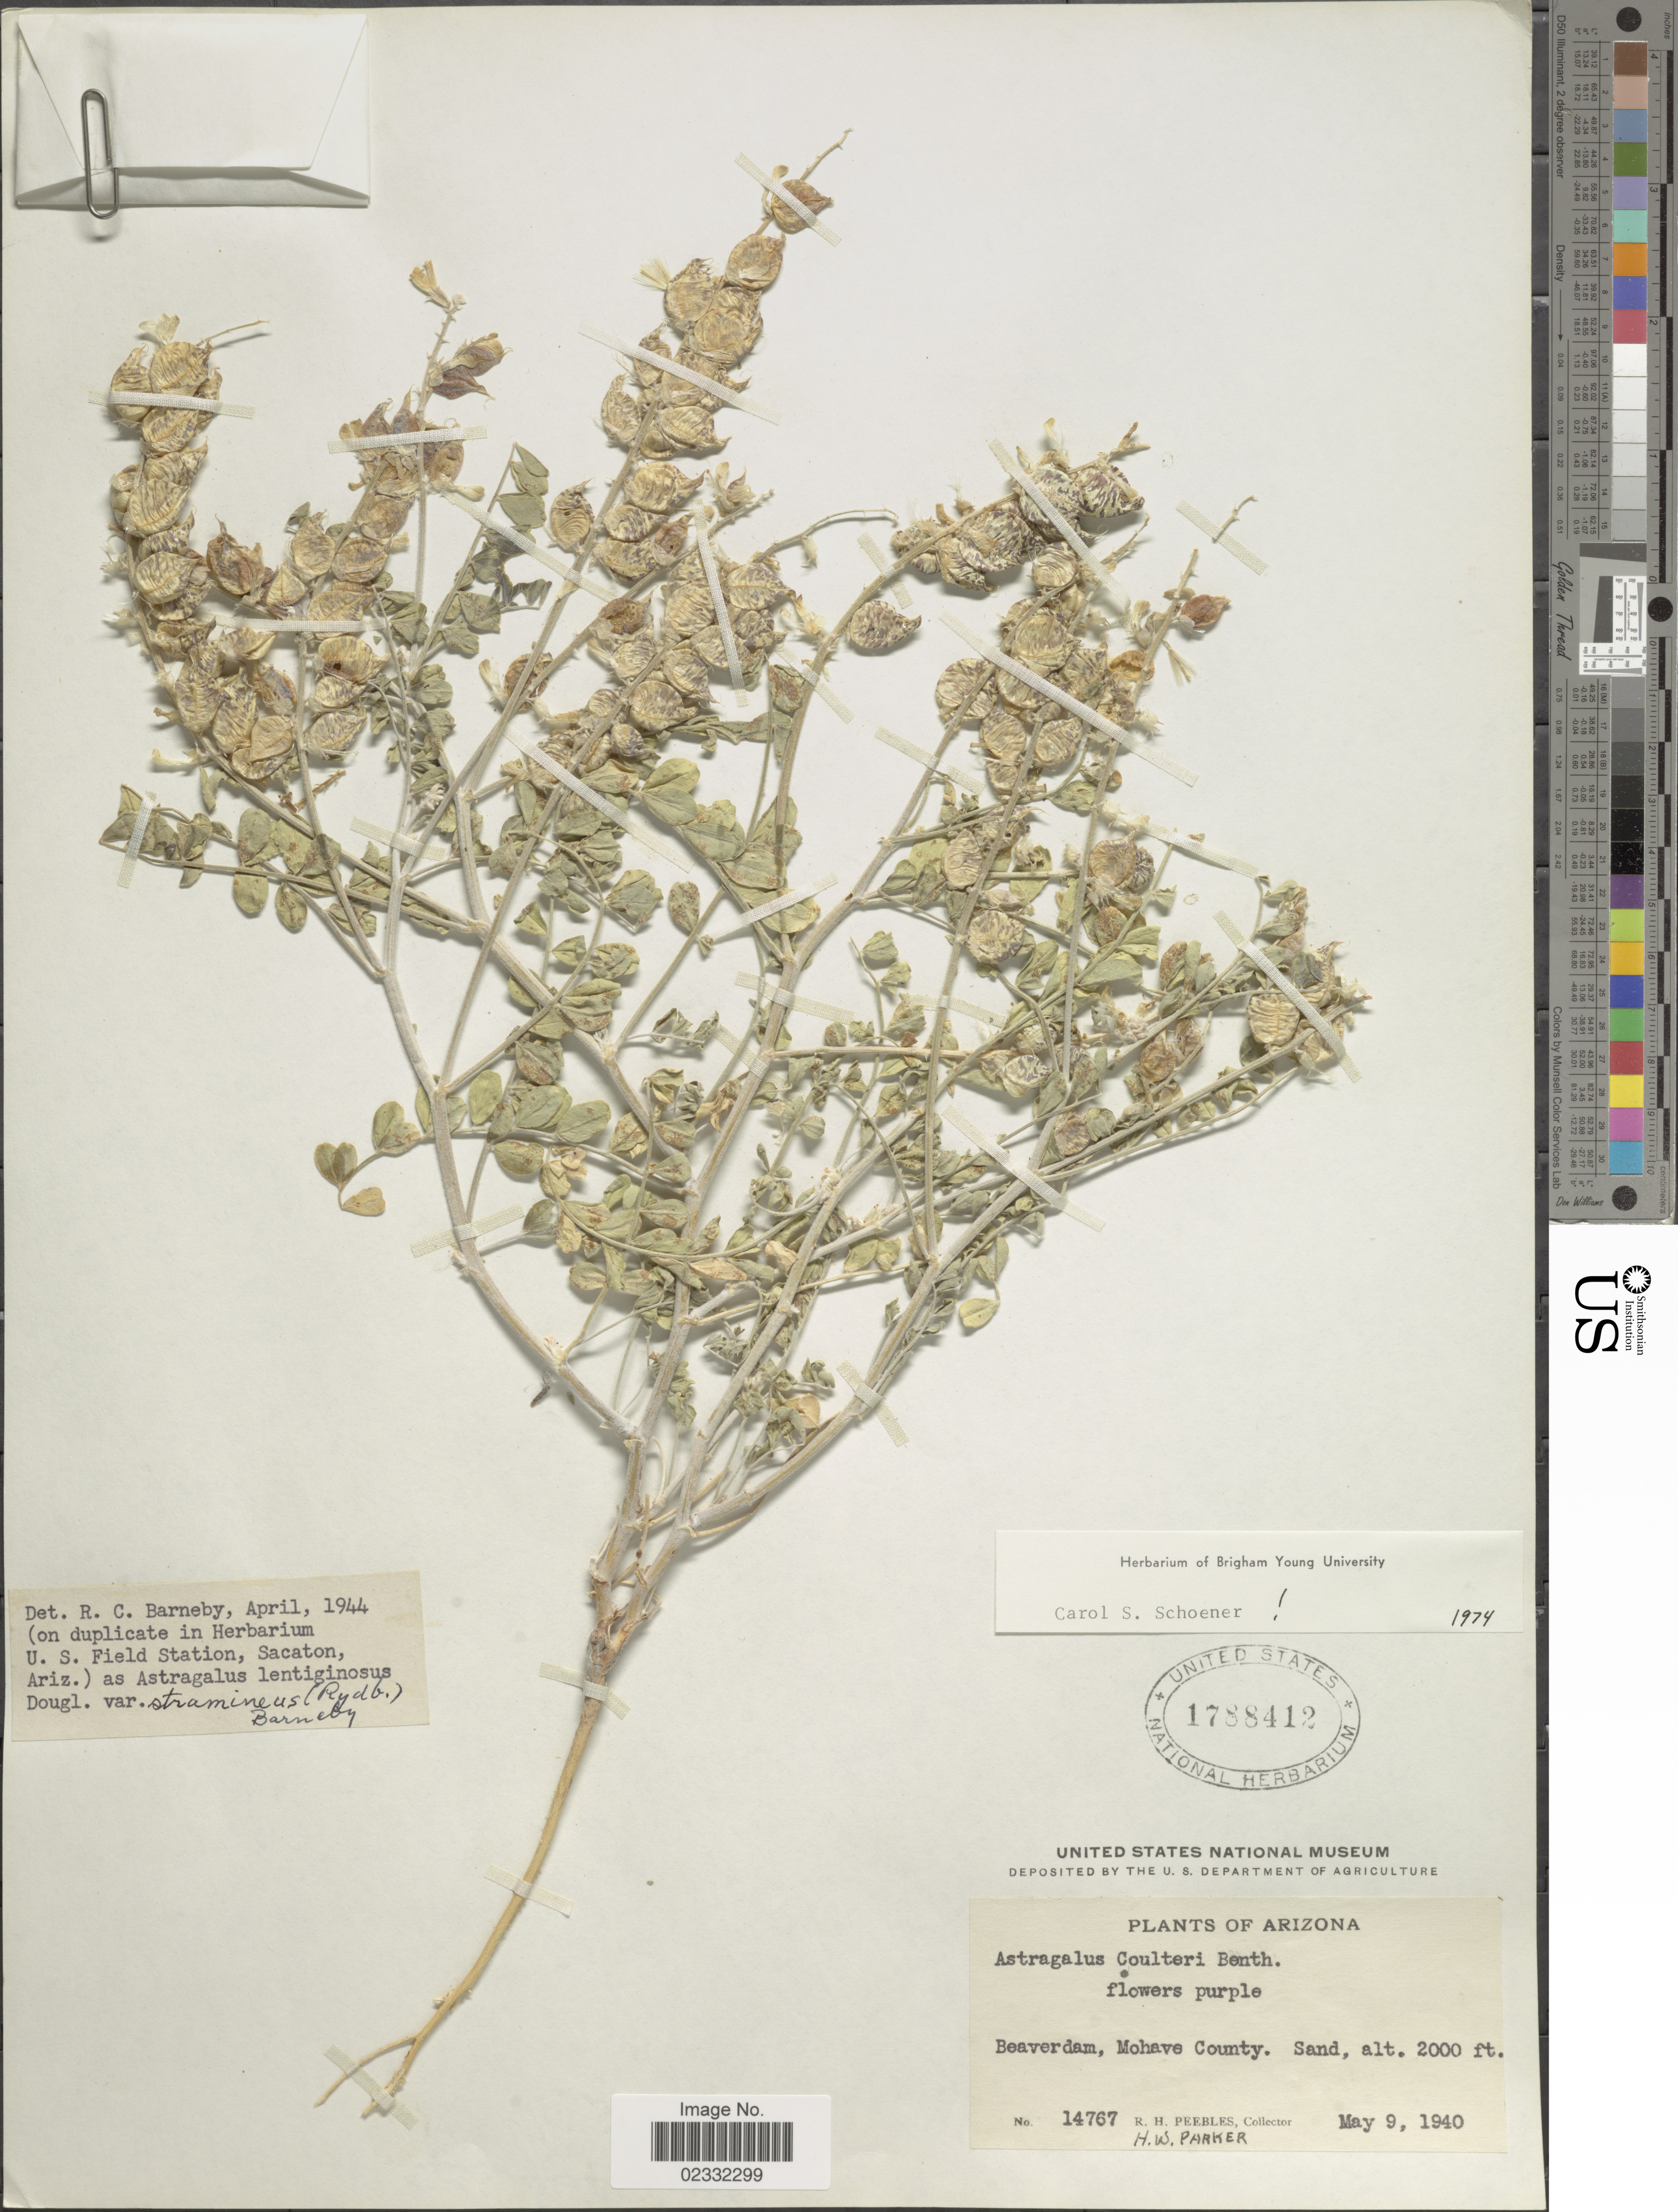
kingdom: Plantae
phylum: Tracheophyta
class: Magnoliopsida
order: Fabales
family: Fabaceae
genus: Astragalus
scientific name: Astragalus lentiginosus var. stramineus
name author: (Rydb.) Barneby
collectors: R. H. Peebles & H. W. Parker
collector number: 14767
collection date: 1940-05-09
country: United States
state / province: Arizona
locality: Arizona, Beaverdam, Mohave County, Sand.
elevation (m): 610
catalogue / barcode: US 1788412